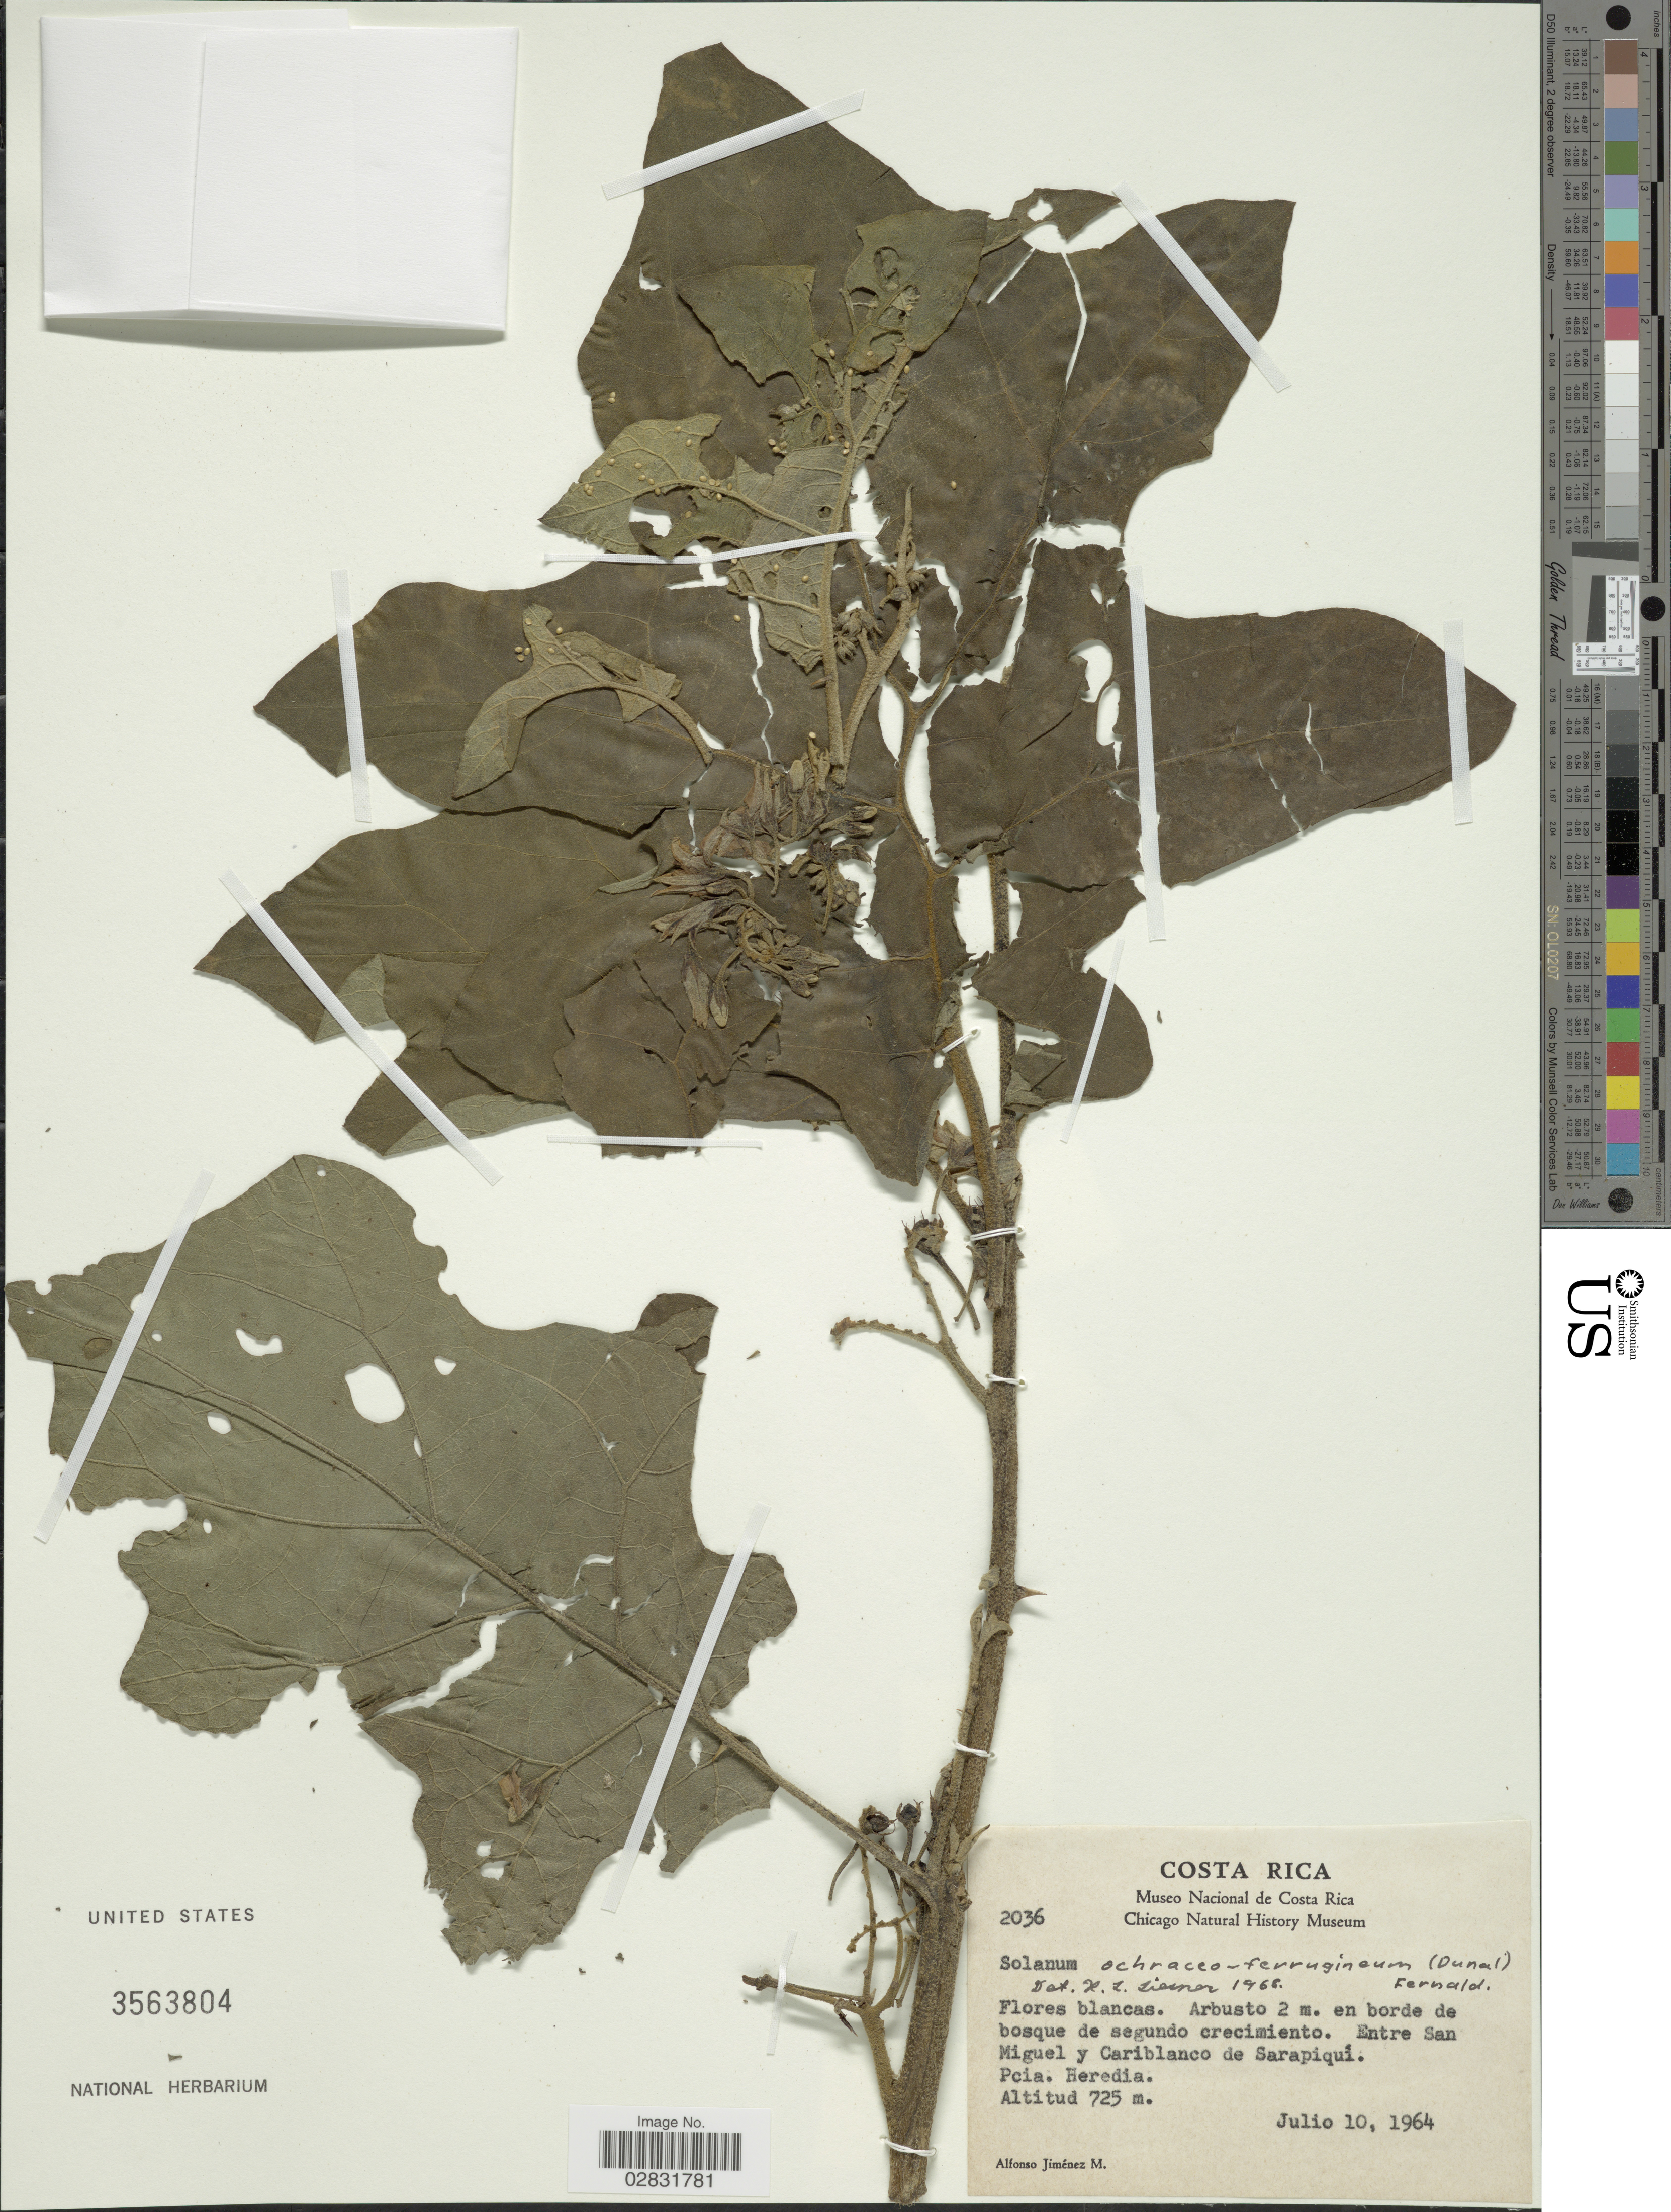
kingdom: Plantae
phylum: Tracheophyta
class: Magnoliopsida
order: Solanales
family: Solanaceae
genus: Solanum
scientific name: Solanum ochraceo-ferrugineum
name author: (Dunal) Fernald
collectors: A. Jimenez M.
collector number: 2036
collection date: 1964-07-10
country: Costa Rica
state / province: Heredia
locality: Entre San Miguel y Cariblanco de Sarapiquí.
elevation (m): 725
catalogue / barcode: US 3563804